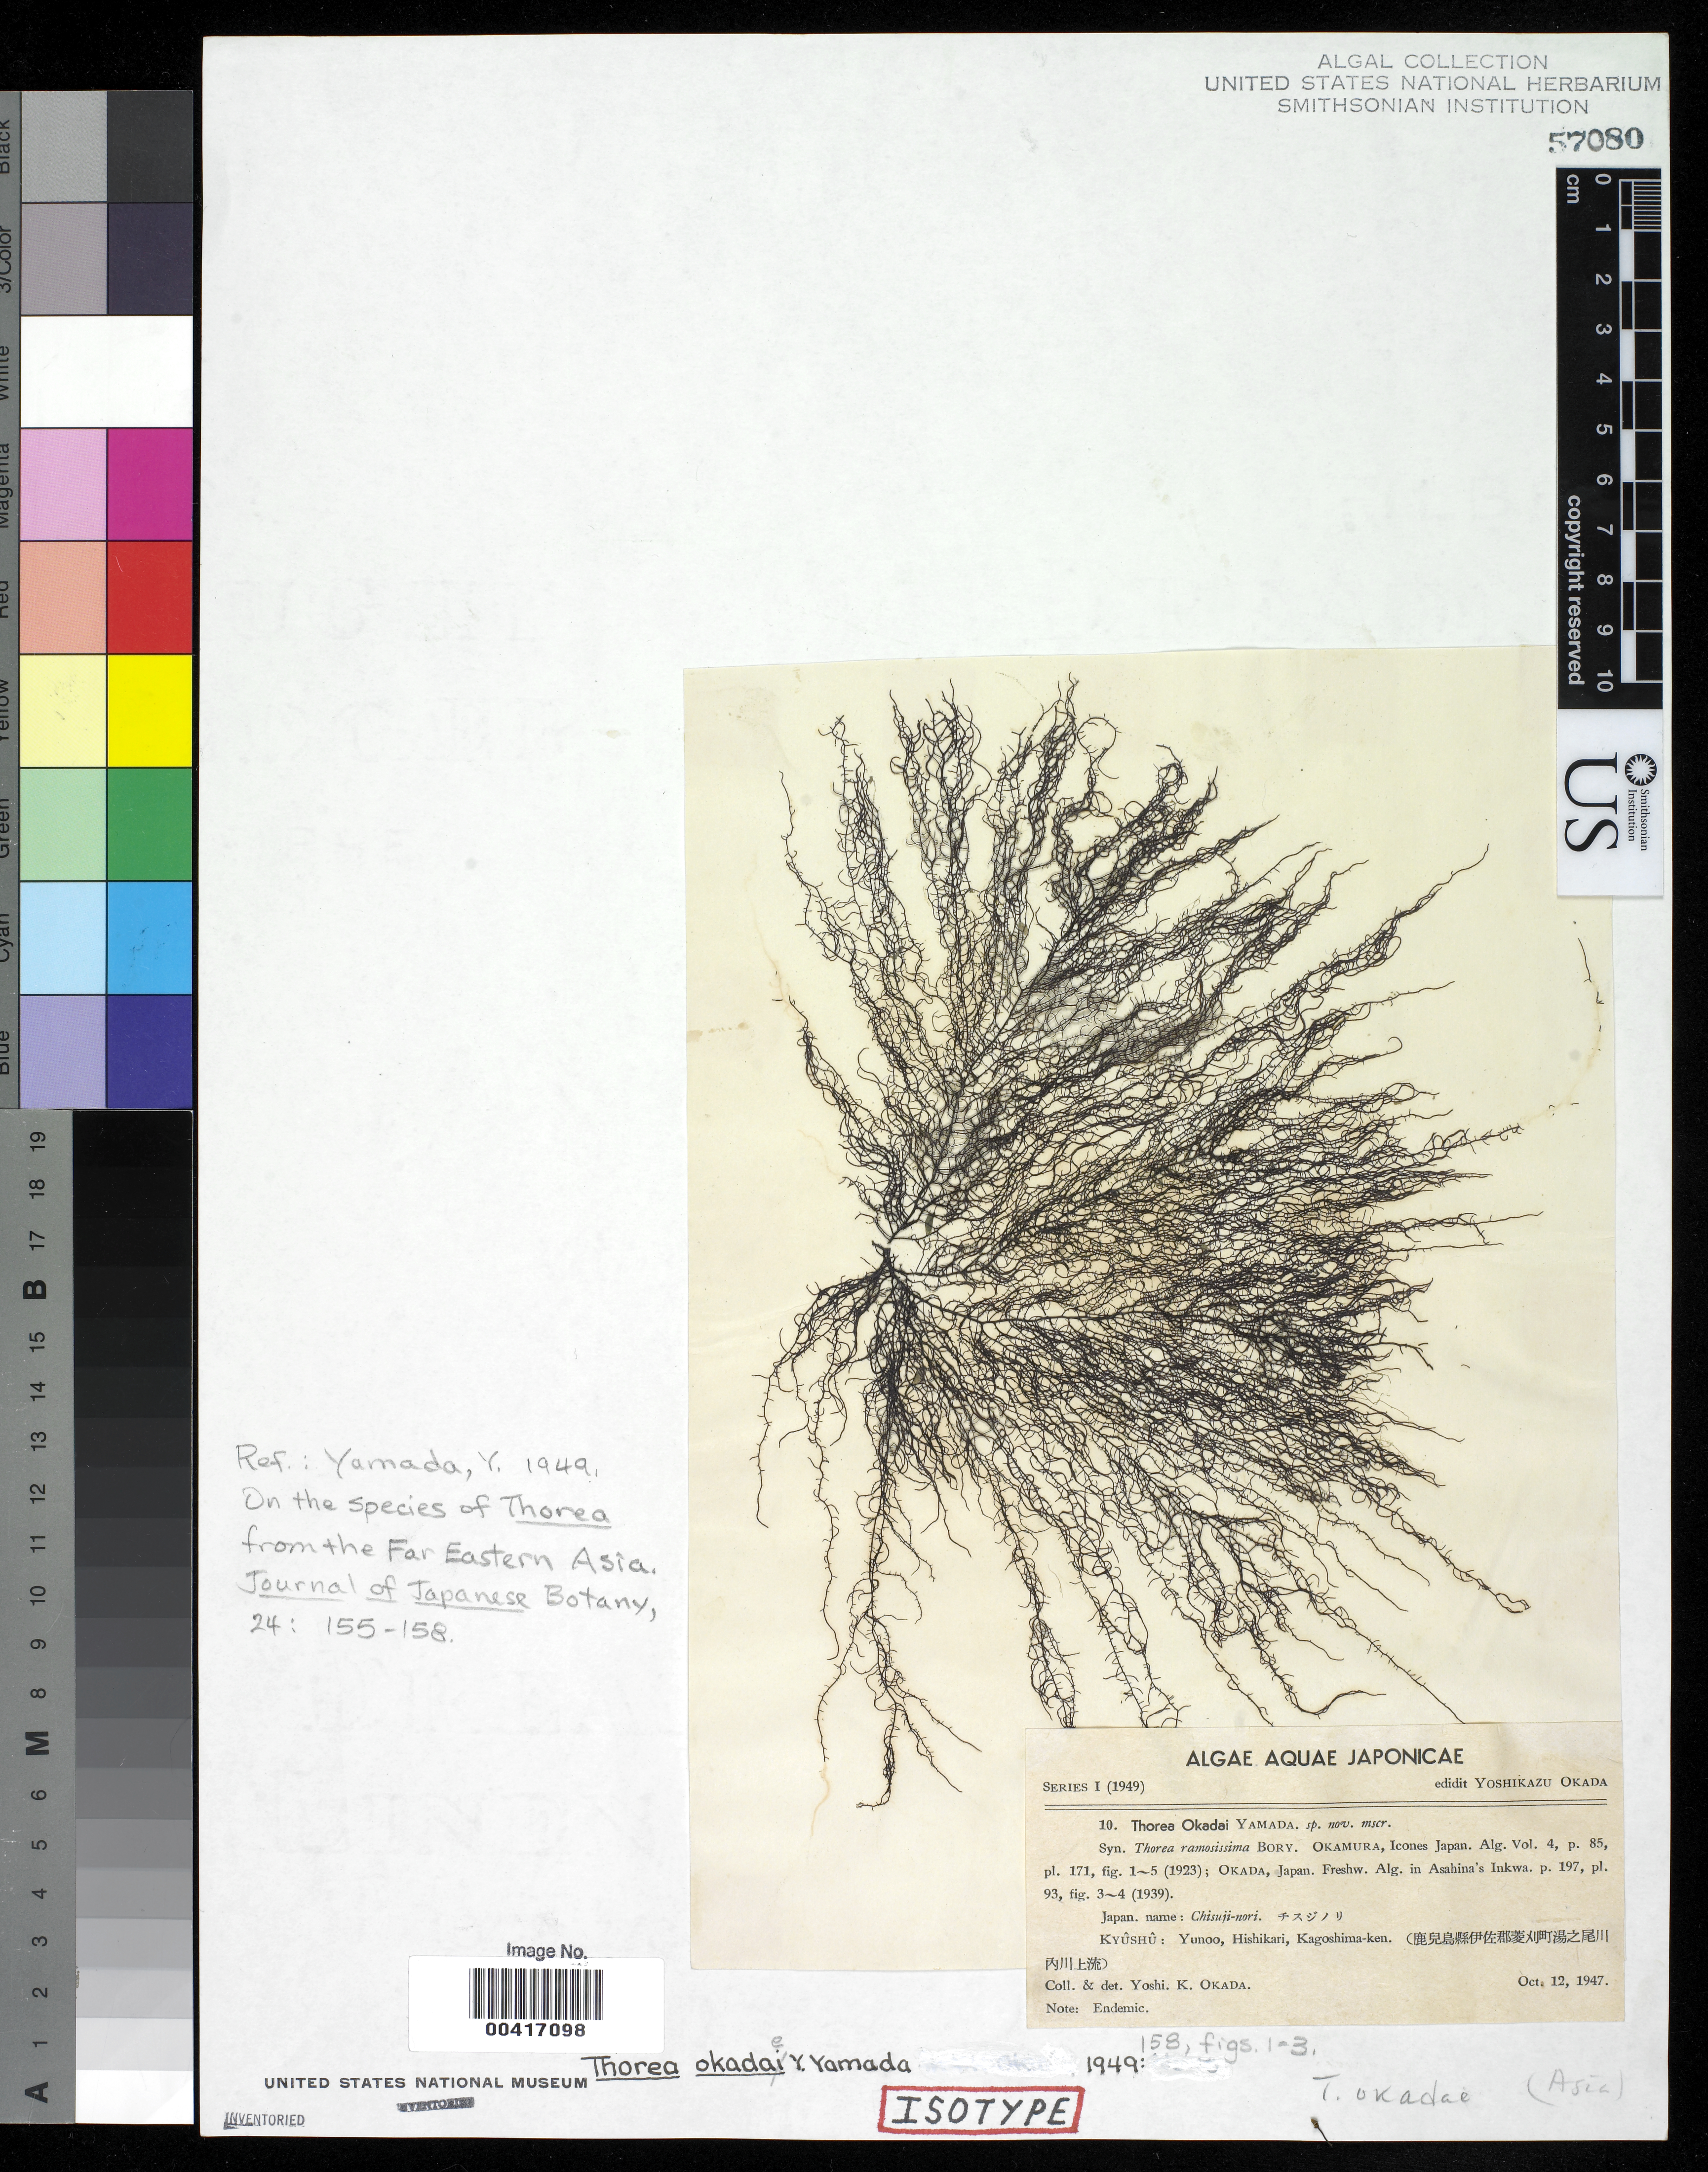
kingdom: Plantae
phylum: Rhodophyta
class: Florideophyceae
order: Thoreales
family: Thoreaceae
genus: Thorea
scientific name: Thorea okadae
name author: Yamada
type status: Isotype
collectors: Y. Okada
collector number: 10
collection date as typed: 12 Oct 1947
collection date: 1947-10-12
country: Japan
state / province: Kagosima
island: Kyushu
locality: Yunoo, Hishikari.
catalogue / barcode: US 57080